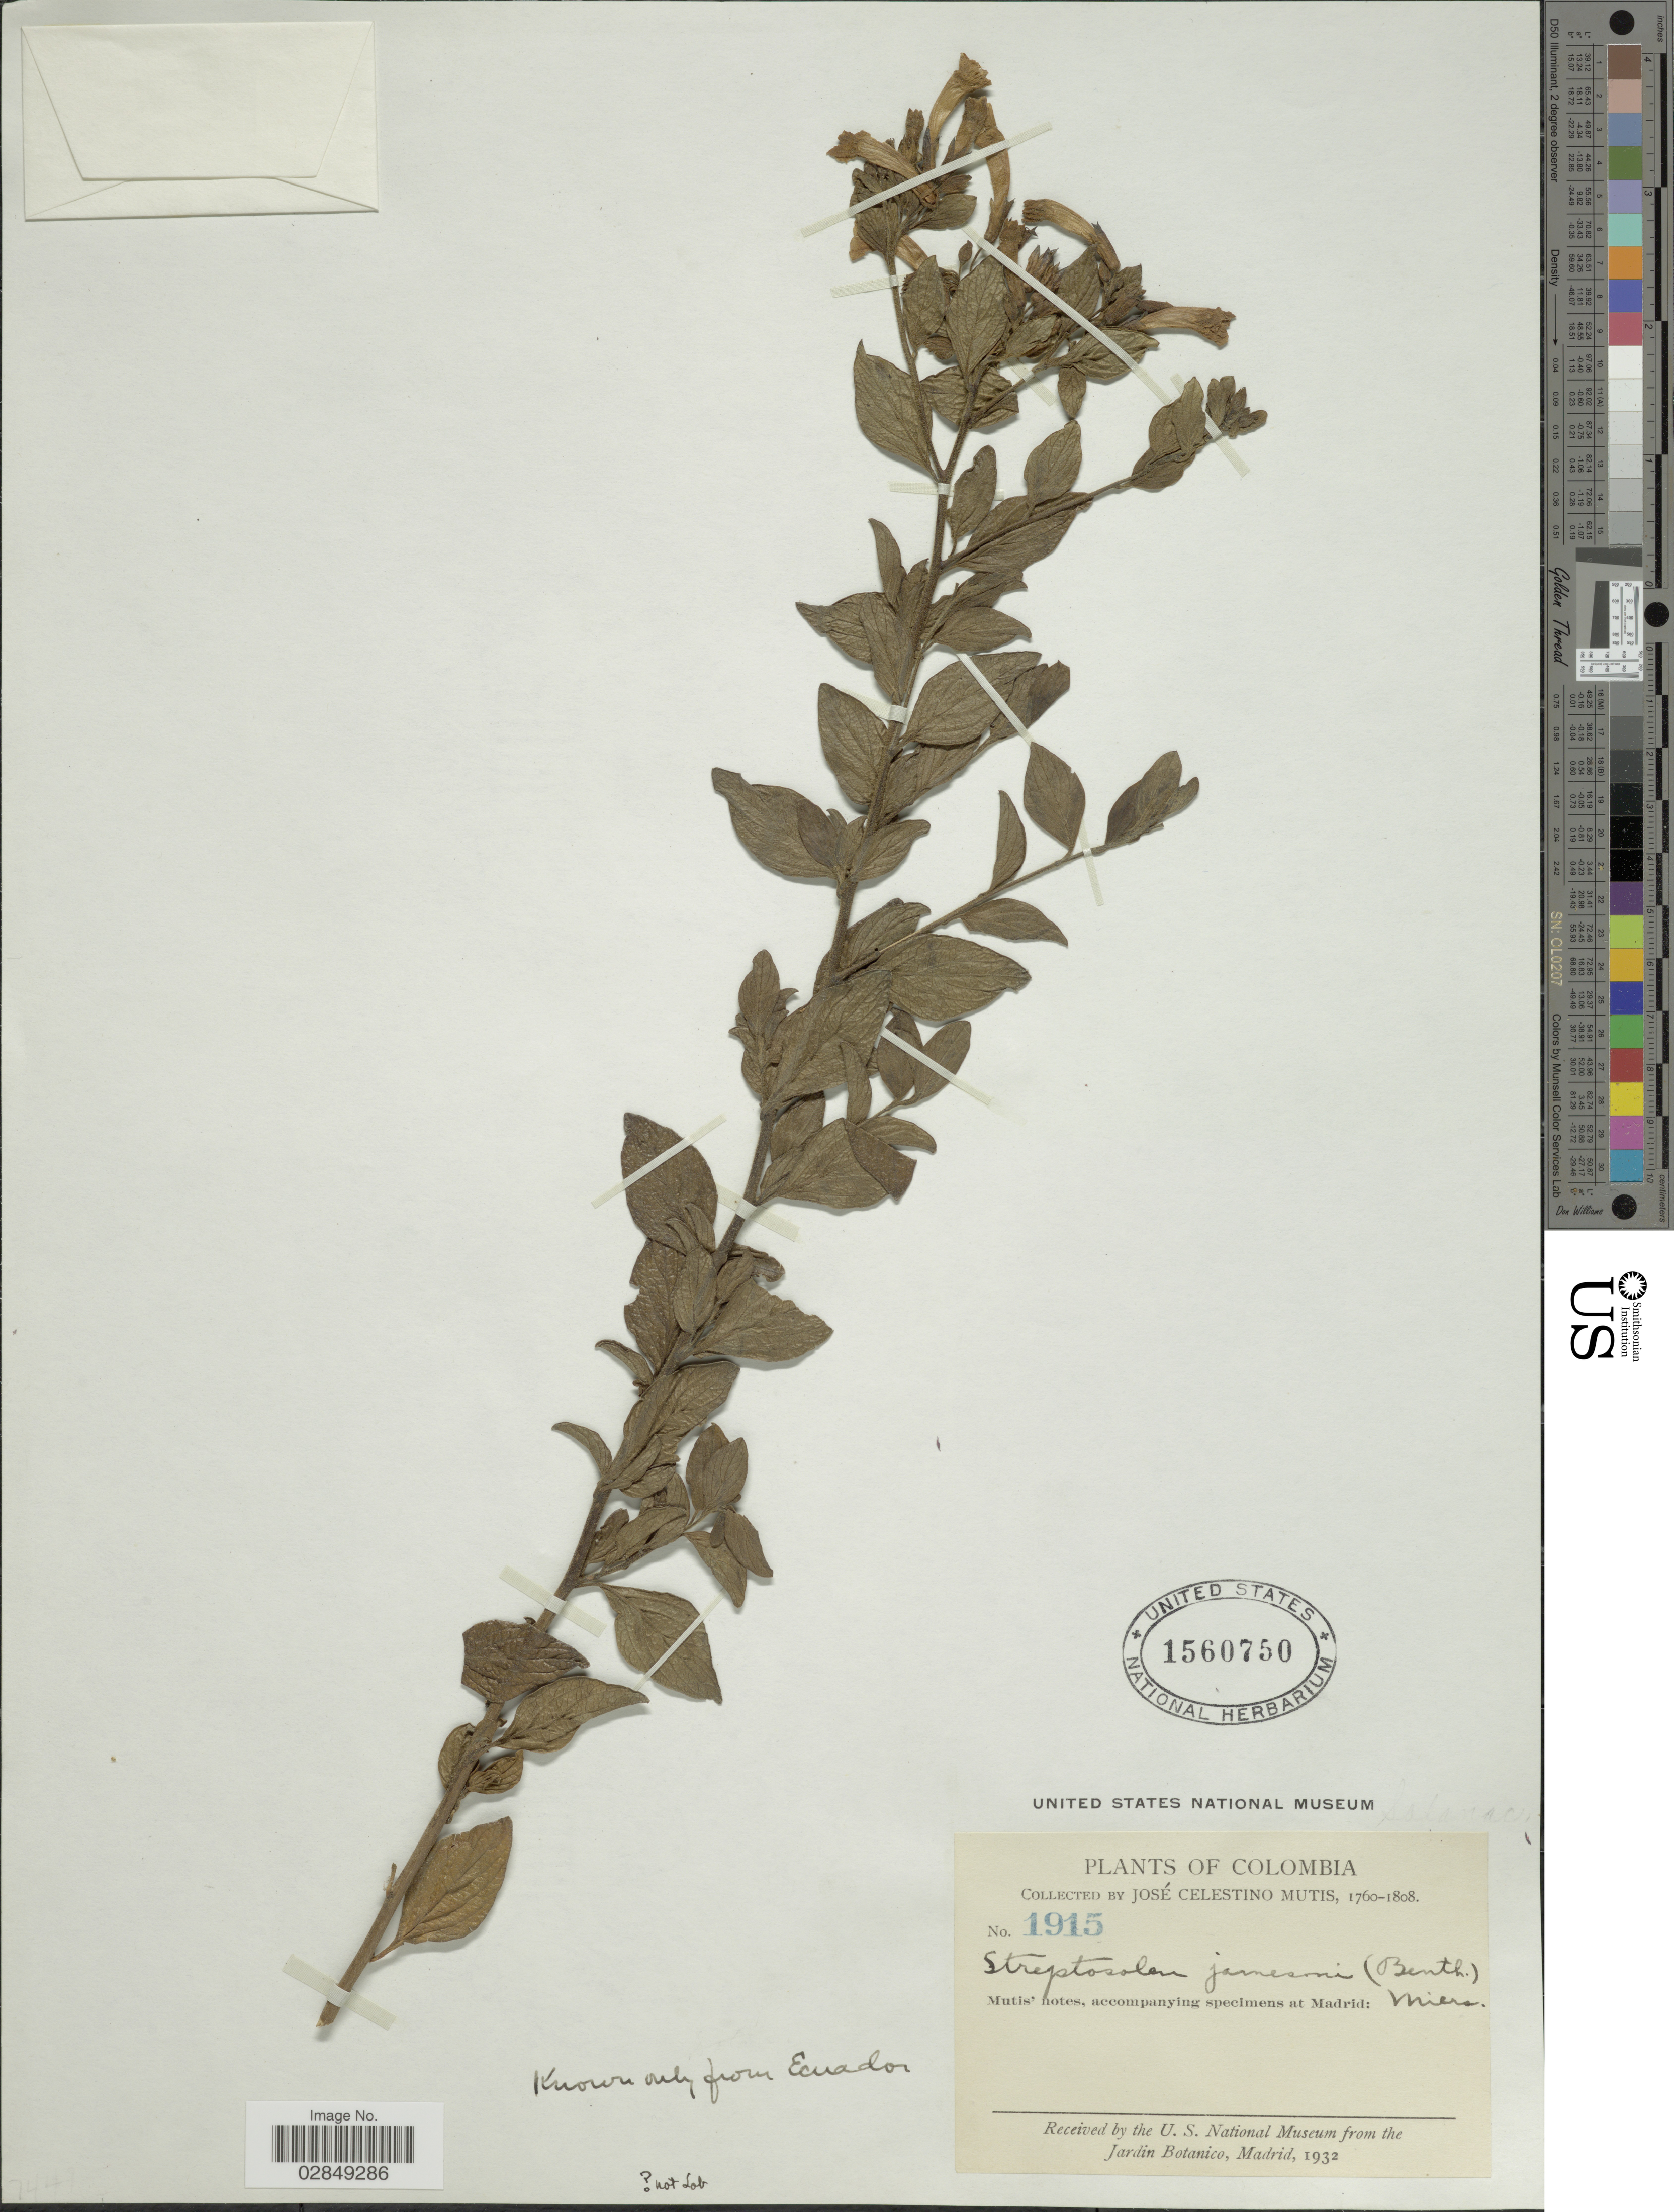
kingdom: Plantae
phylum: Tracheophyta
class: Magnoliopsida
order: Solanales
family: Solanaceae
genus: Streptosolen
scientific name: Streptosolen jamesonii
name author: (Benth.) Miers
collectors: J. C. B. Mutis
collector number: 1915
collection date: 1760/1808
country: Colombia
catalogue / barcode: US 1560750